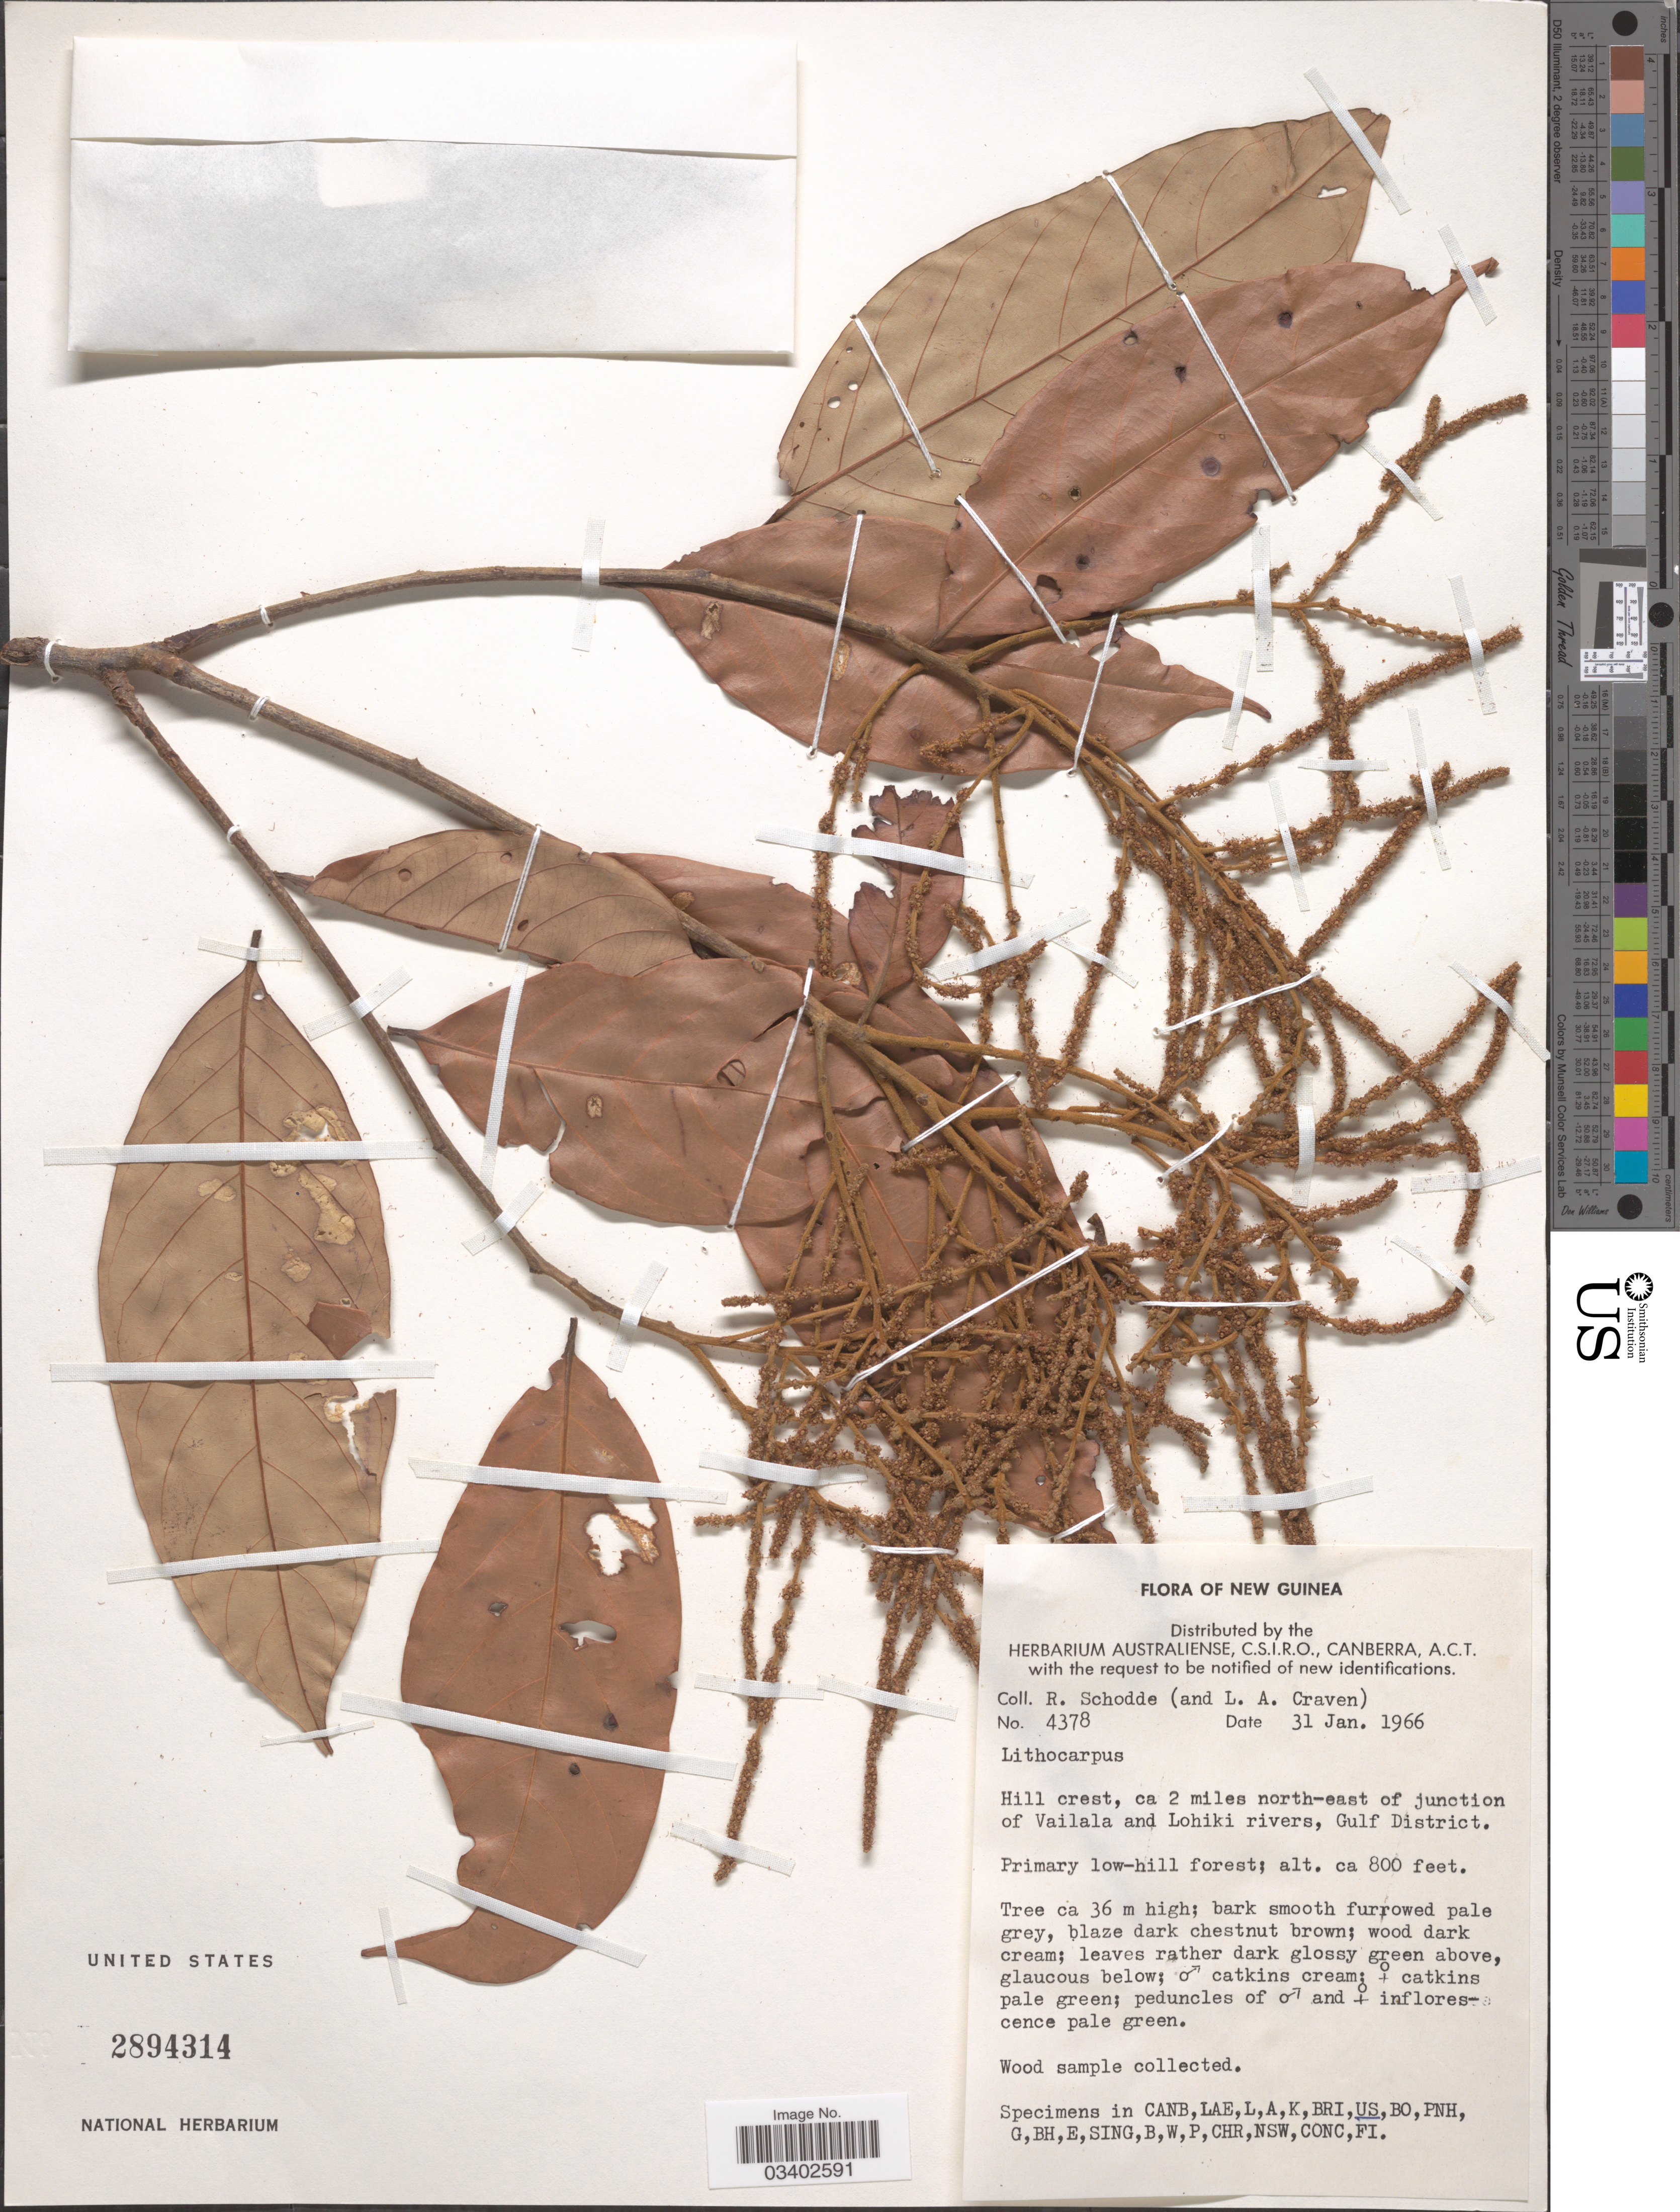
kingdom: Plantae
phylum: Tracheophyta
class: Magnoliopsida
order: Fagales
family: Fagaceae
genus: Lithocarpus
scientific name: Lithocarpus sp.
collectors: R. Schodde & L. A. Craven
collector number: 4378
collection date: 1966-01-31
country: Papua New Guinea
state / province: Gulf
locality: New Guinea. Hill crest, ca 2 miles north-east of junction of Vailala and Lohiki rivers, Gulf District.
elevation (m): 244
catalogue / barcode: US 2894314